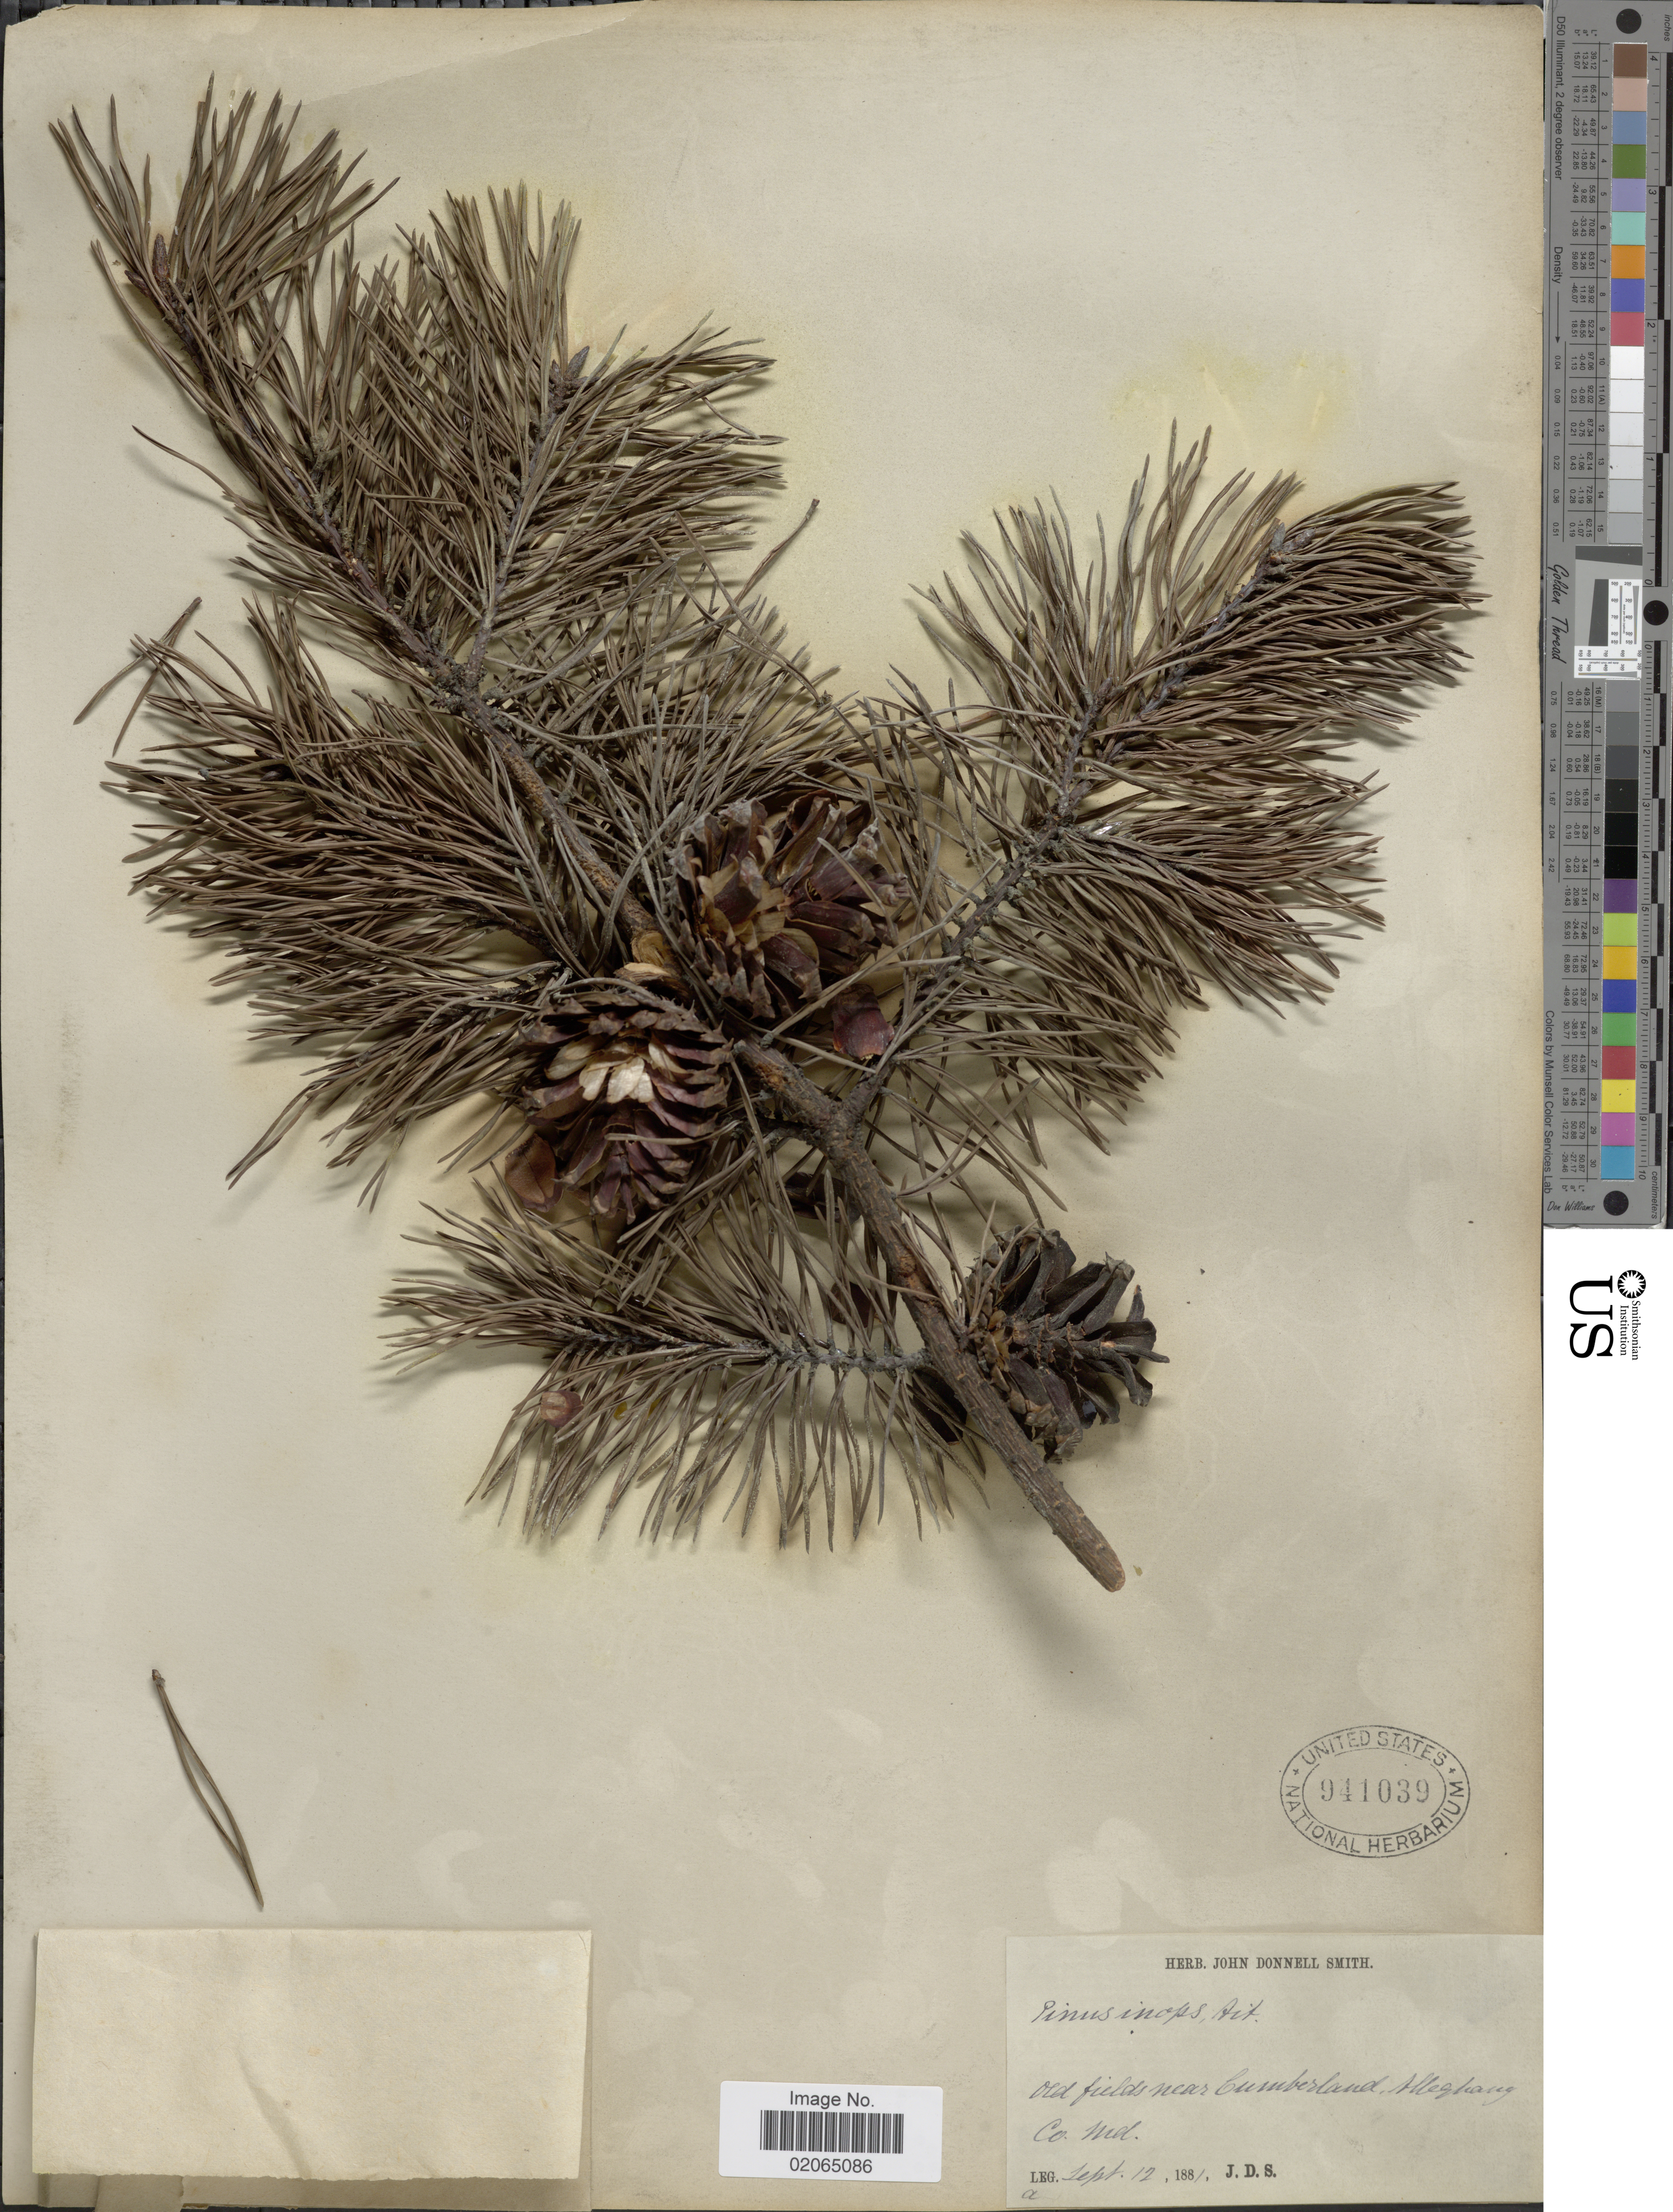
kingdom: Plantae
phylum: Tracheophyta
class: Pinopsida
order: Pinales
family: Pinaceae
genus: Pinus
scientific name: Pinus virginiana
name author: Mill.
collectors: J. Donnell Smith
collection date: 1881-09-12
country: United States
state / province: Maryland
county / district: Allegany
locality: Old fiels near Cumberland, Alleghany Co.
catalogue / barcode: US 941039